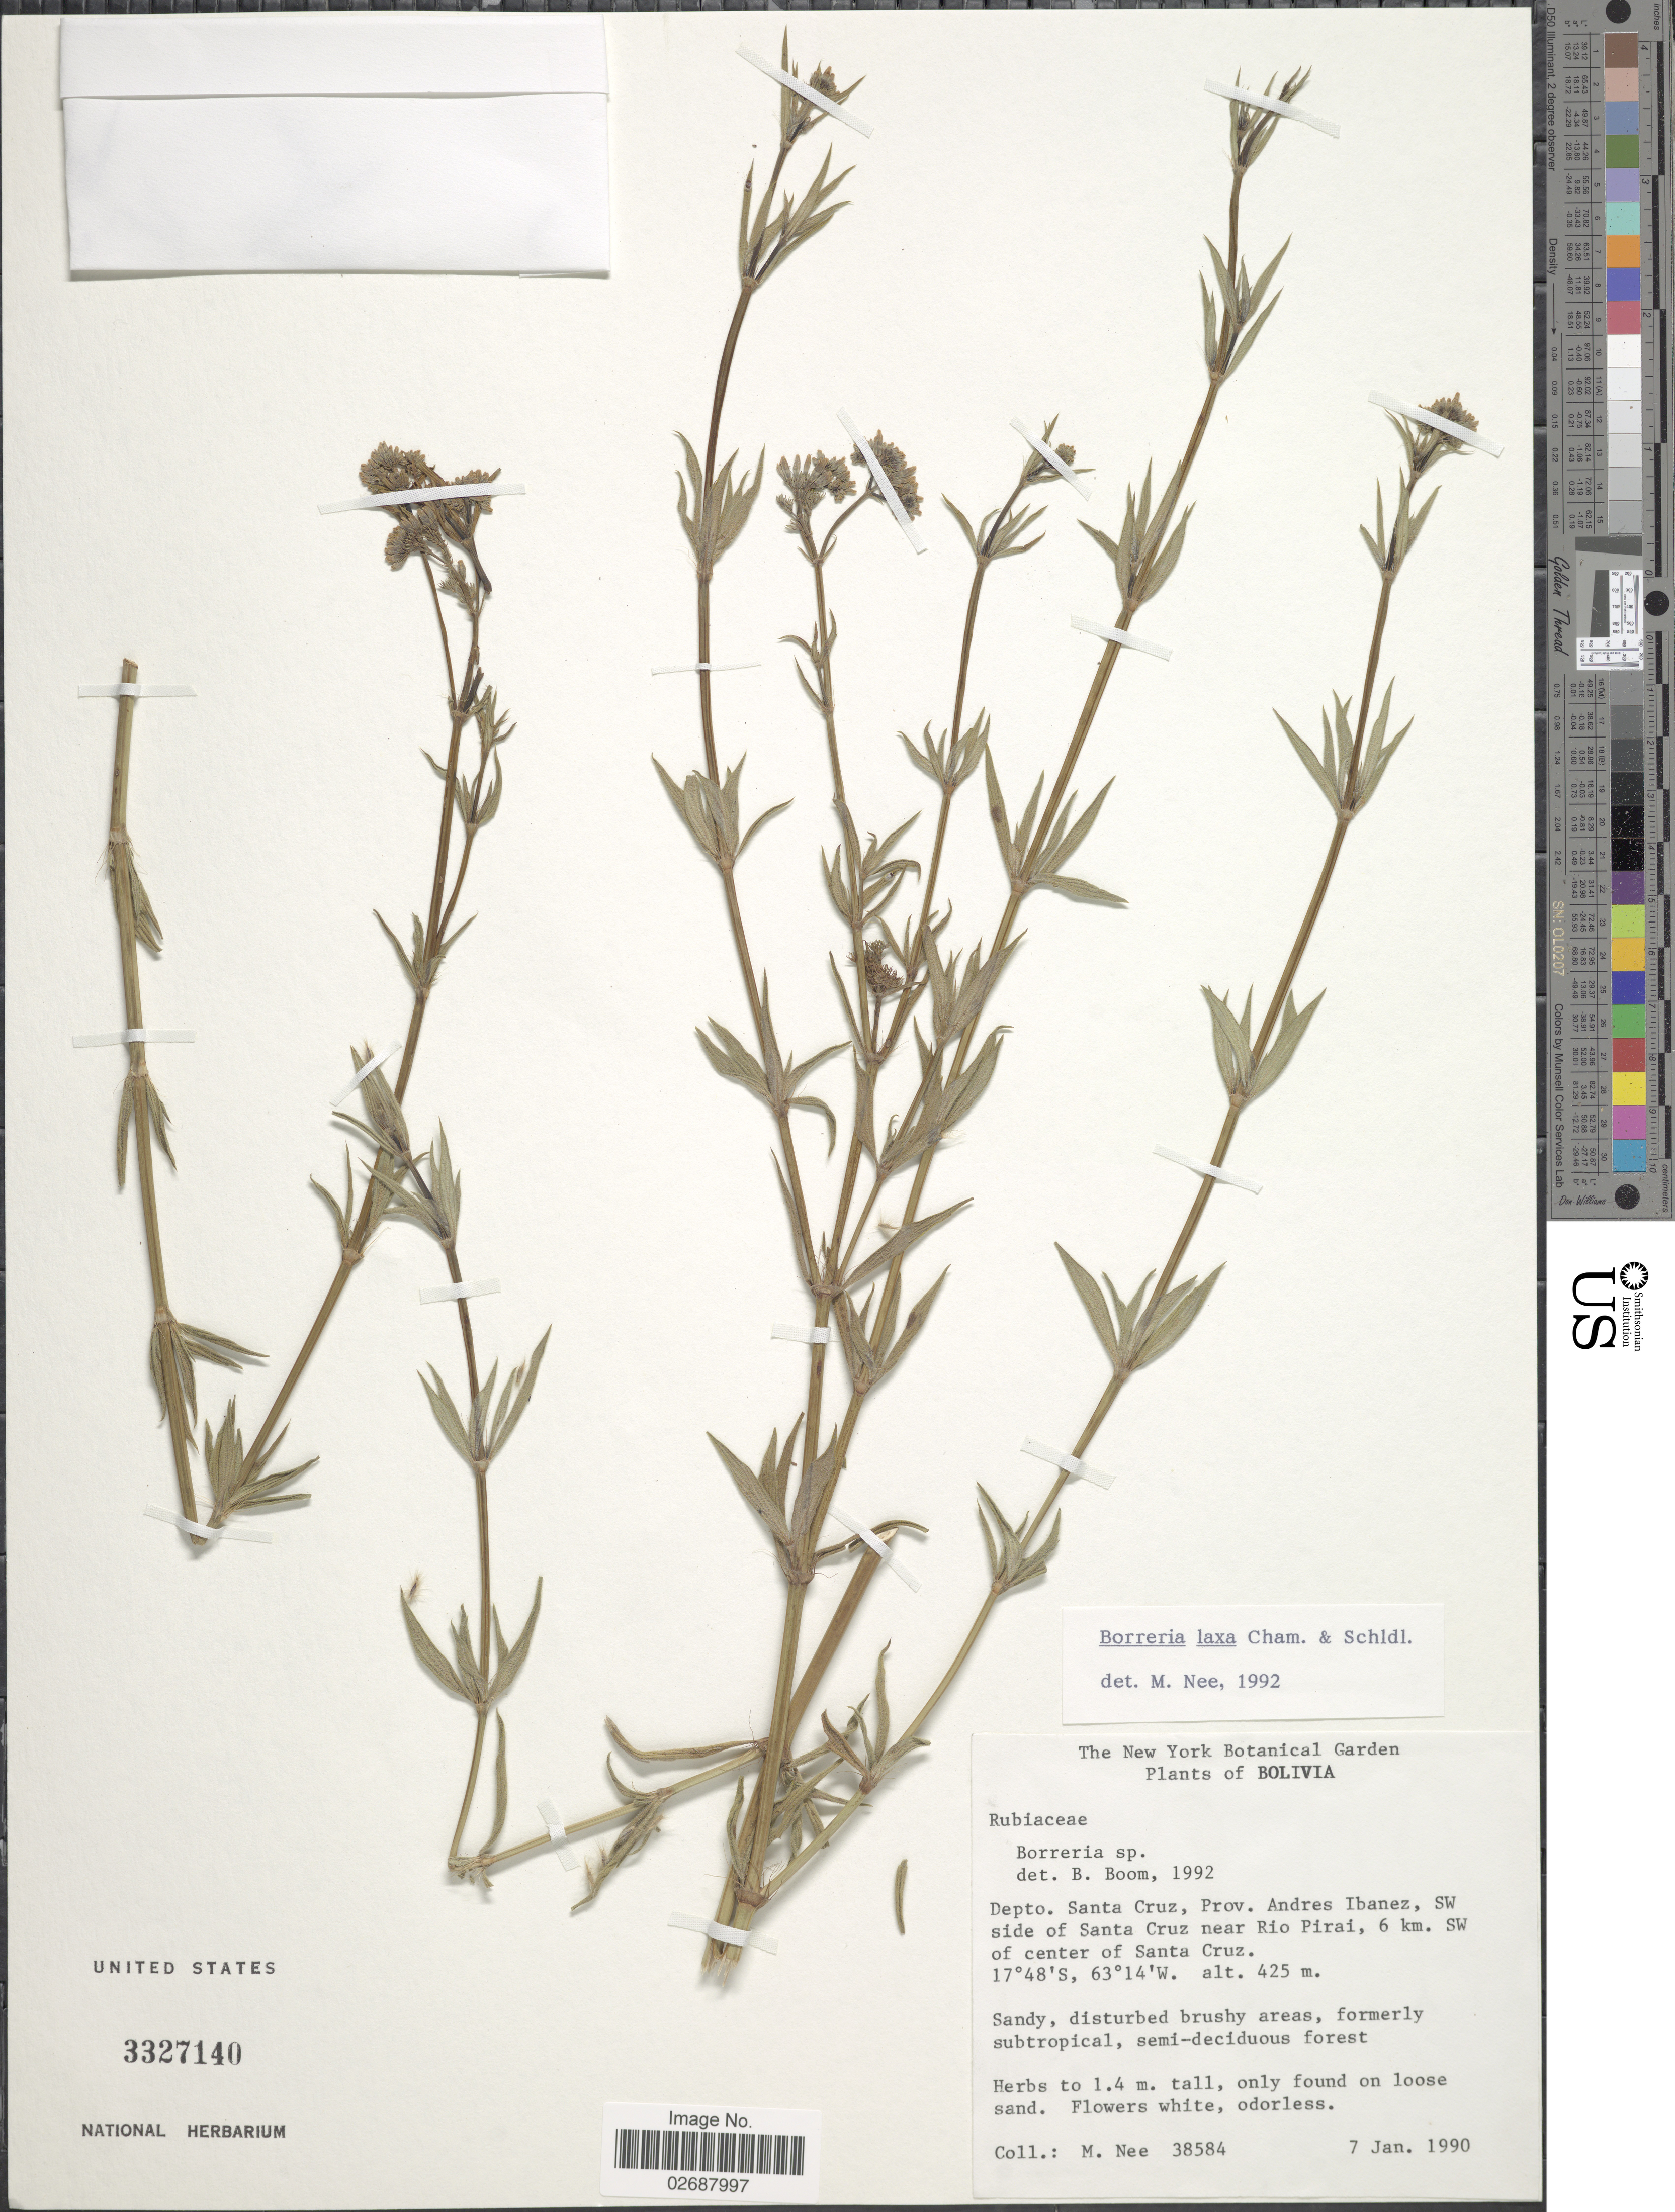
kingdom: Plantae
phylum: Tracheophyta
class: Magnoliopsida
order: Gentianales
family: Rubiaceae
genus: Galianthe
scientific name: Galianthe laxa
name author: (Cham. & Schltdl.) E.L. Cabral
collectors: M. Nee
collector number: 38584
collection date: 1990-01-07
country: Bolivia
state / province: Santa Cruz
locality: Prov. Andres Ibanez, SW side of Santa Cruz near Rio Pirai, 6 km. SW of center of Santa Cruz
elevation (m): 425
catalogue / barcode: US 3327140